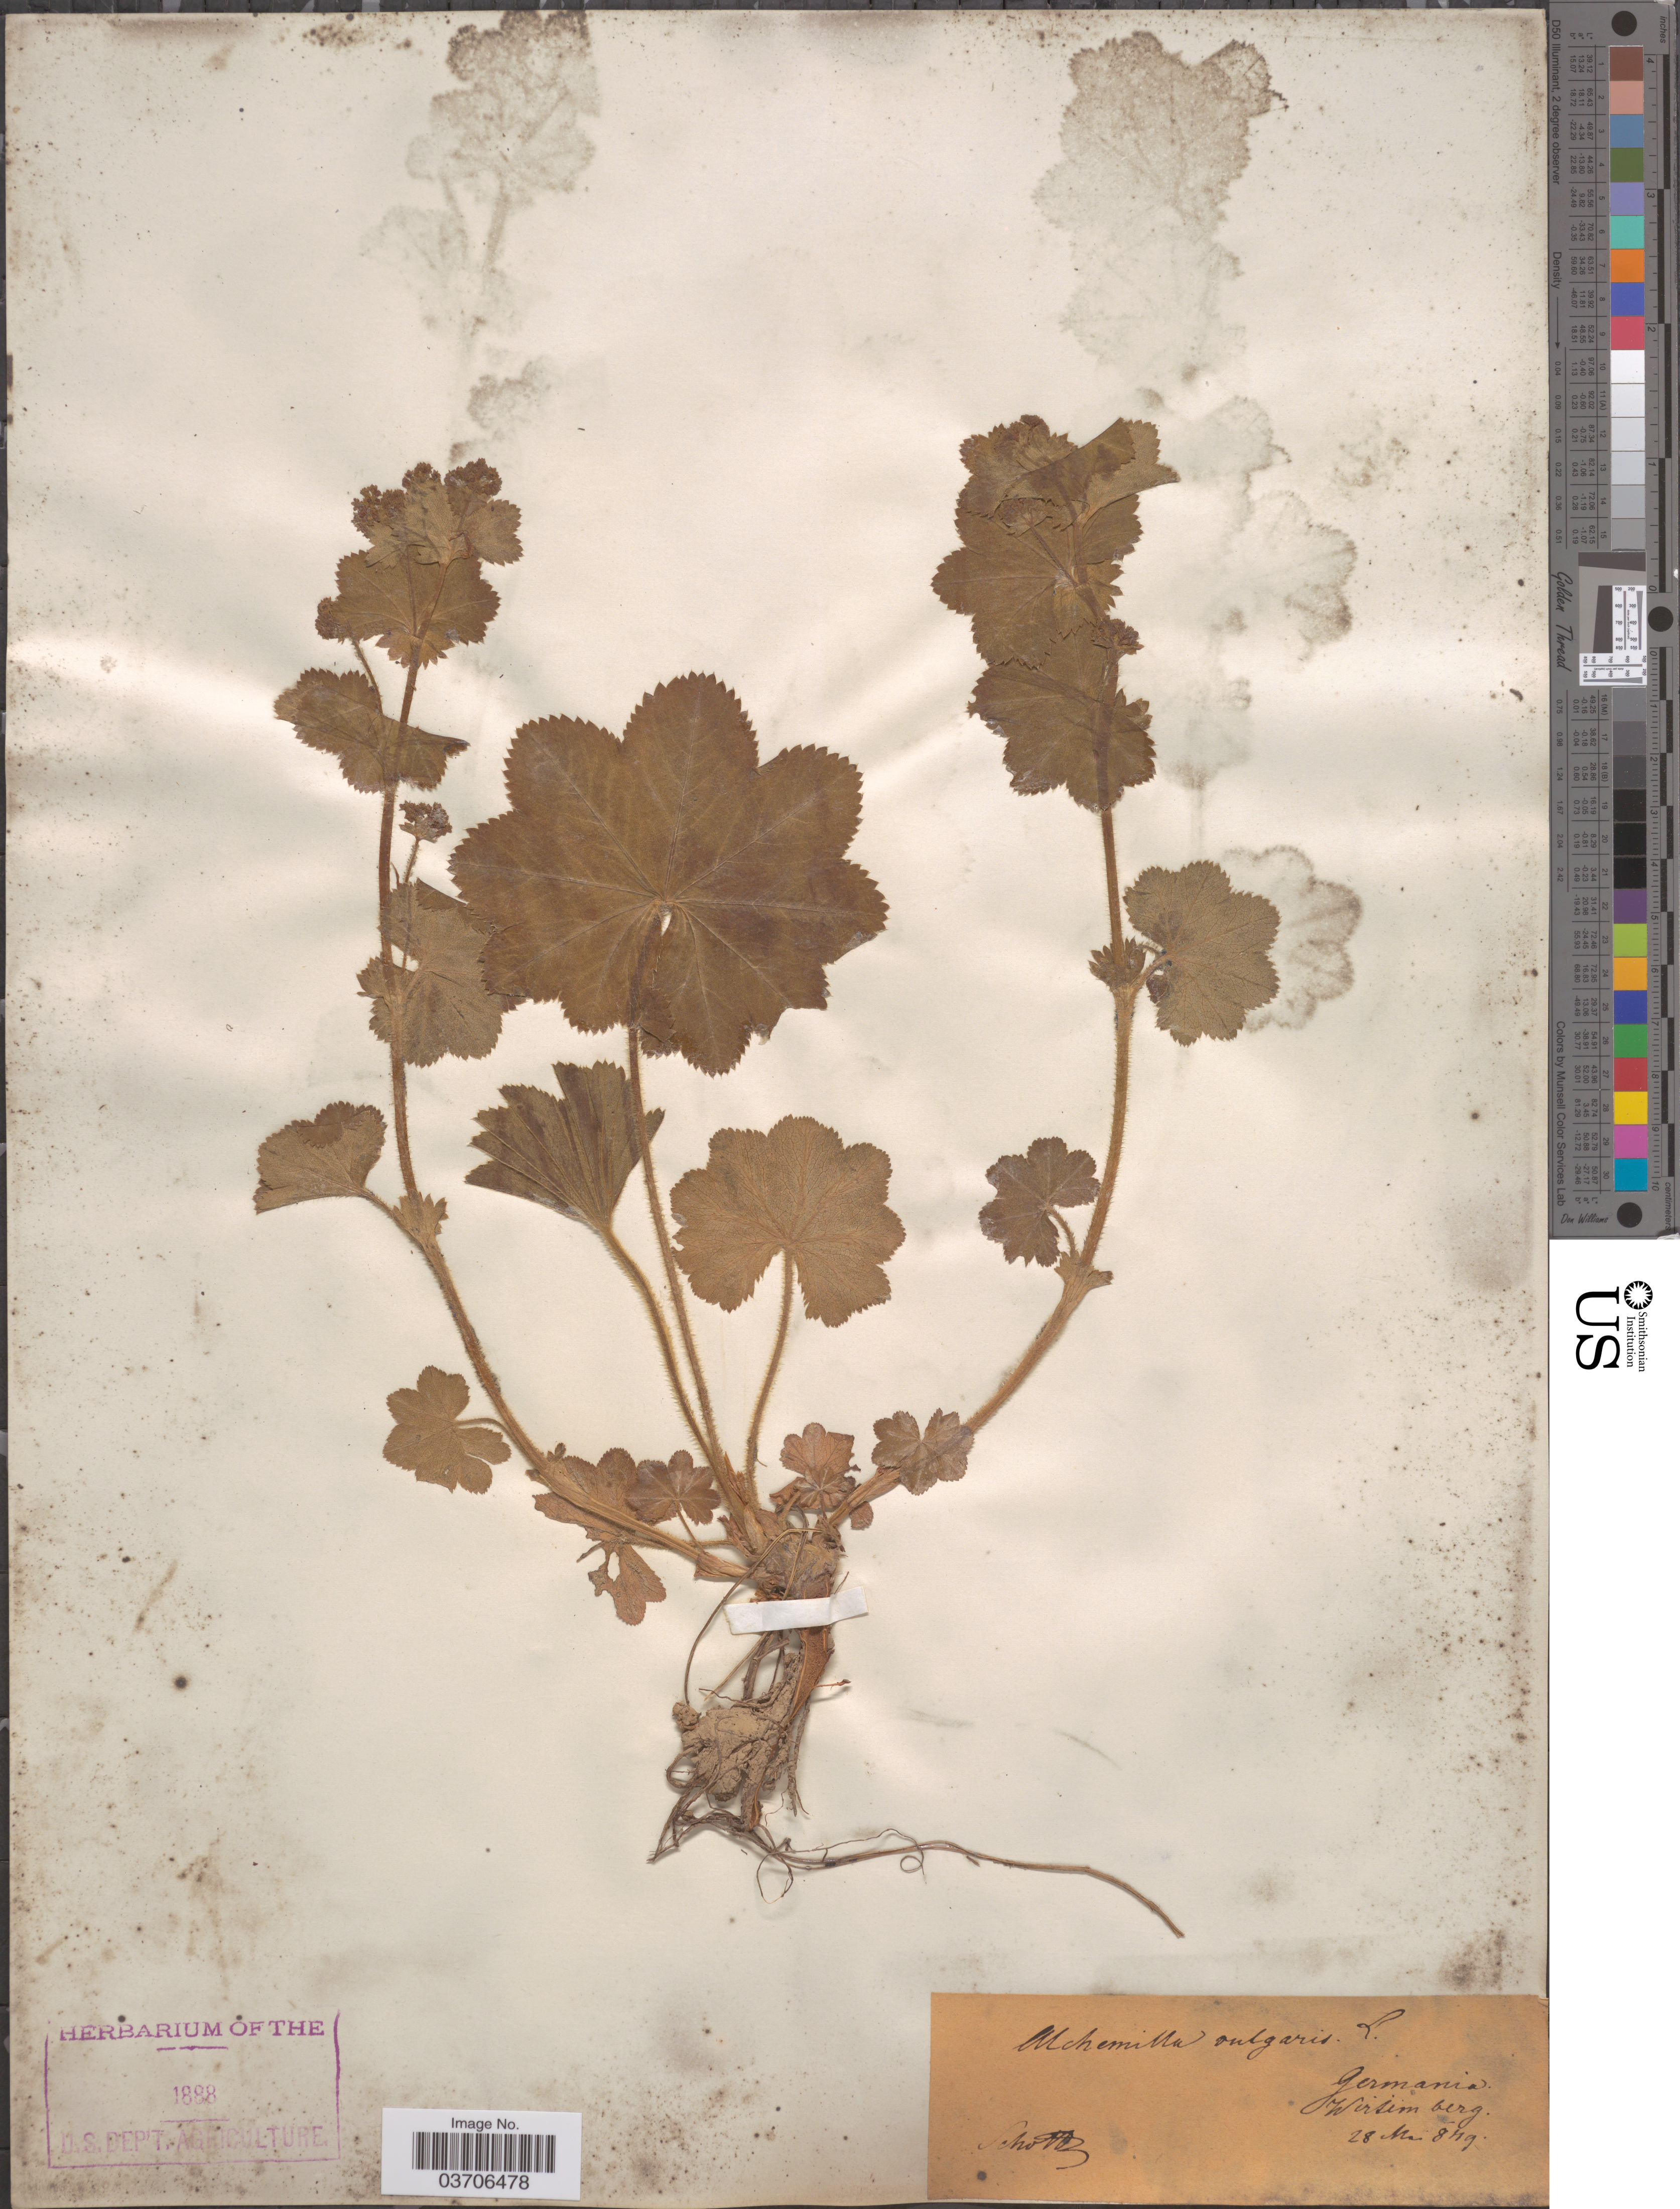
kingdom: Plantae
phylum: Tracheophyta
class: Magnoliopsida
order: Rosales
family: Rosaceae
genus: Alchemilla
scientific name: Alchemilla vulgaris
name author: L.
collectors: -. Schottz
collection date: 1819-05-28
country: Germany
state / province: Baden-Württemberg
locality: Wirtemberg.